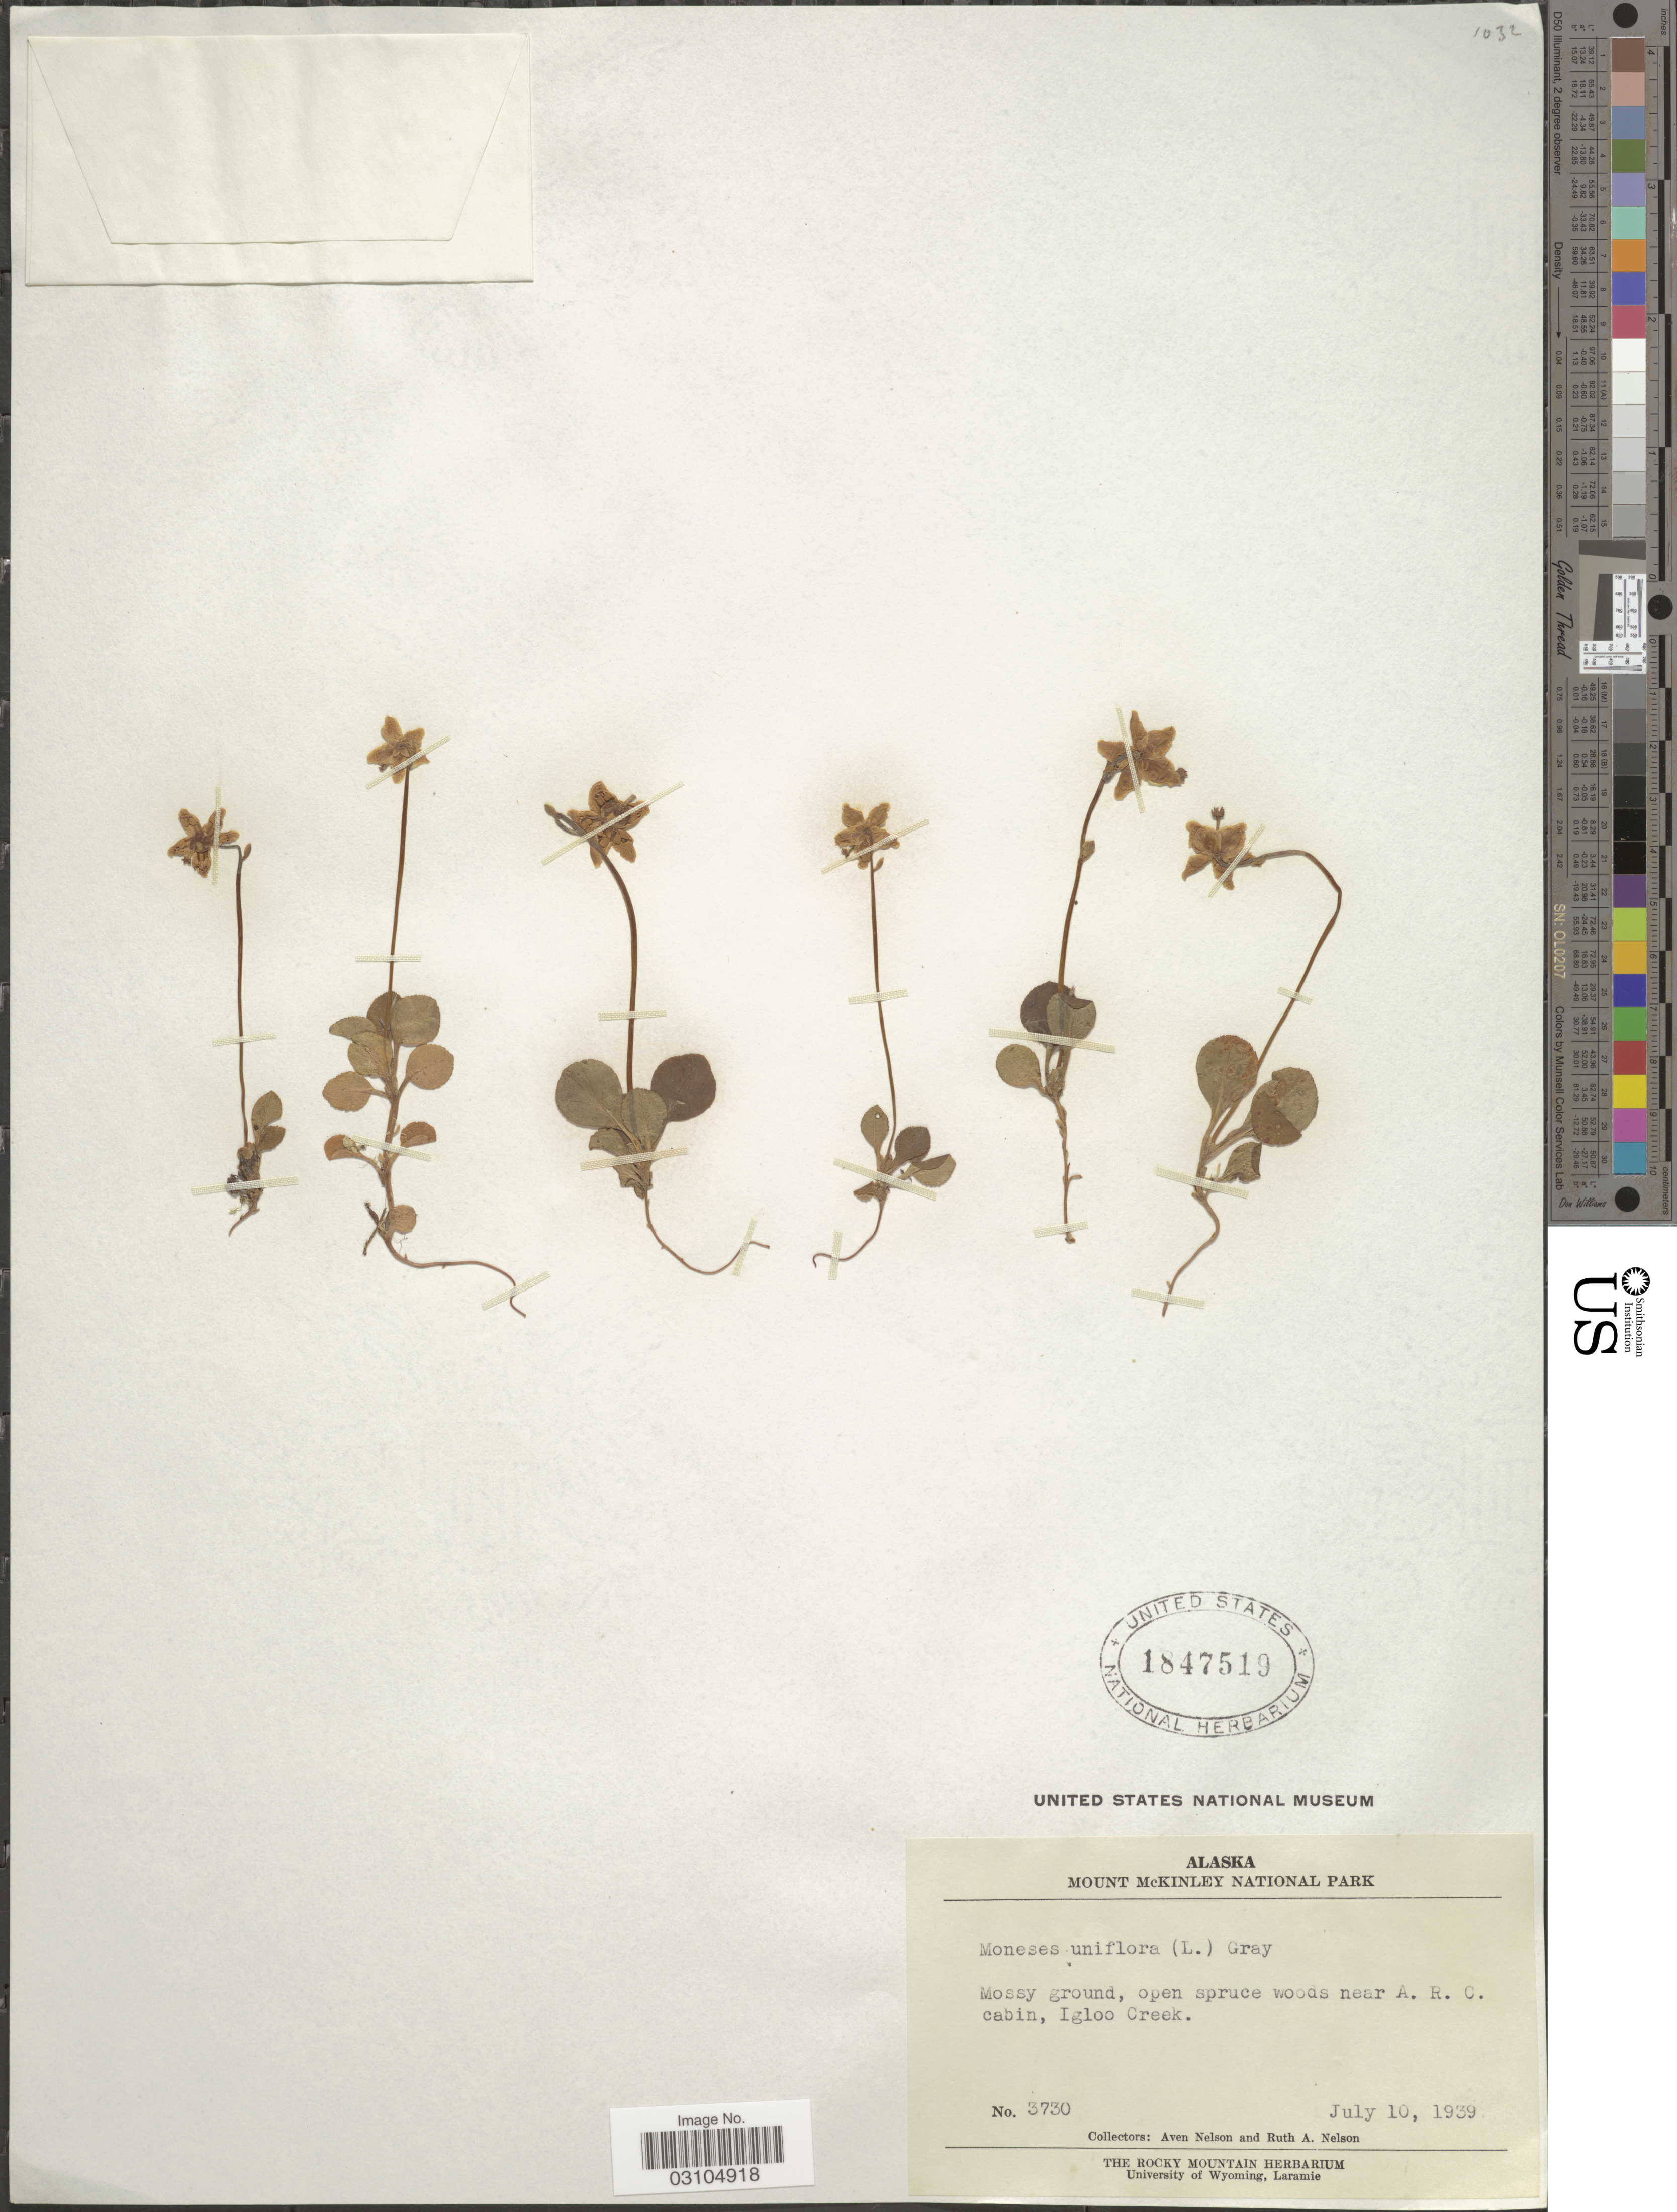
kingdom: Plantae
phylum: Tracheophyta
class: Magnoliopsida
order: Ericales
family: Ericaceae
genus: Moneses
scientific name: Moneses uniflora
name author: (L.) A. Gray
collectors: A. Nelson & R. A. Nelson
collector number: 3730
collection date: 1939-07-10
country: United States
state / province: Alaska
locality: Mount McKinley National Park, Mossy ground, open spruce woods near A. R. C. cabin, Igloo Creek.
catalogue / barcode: US 1847519